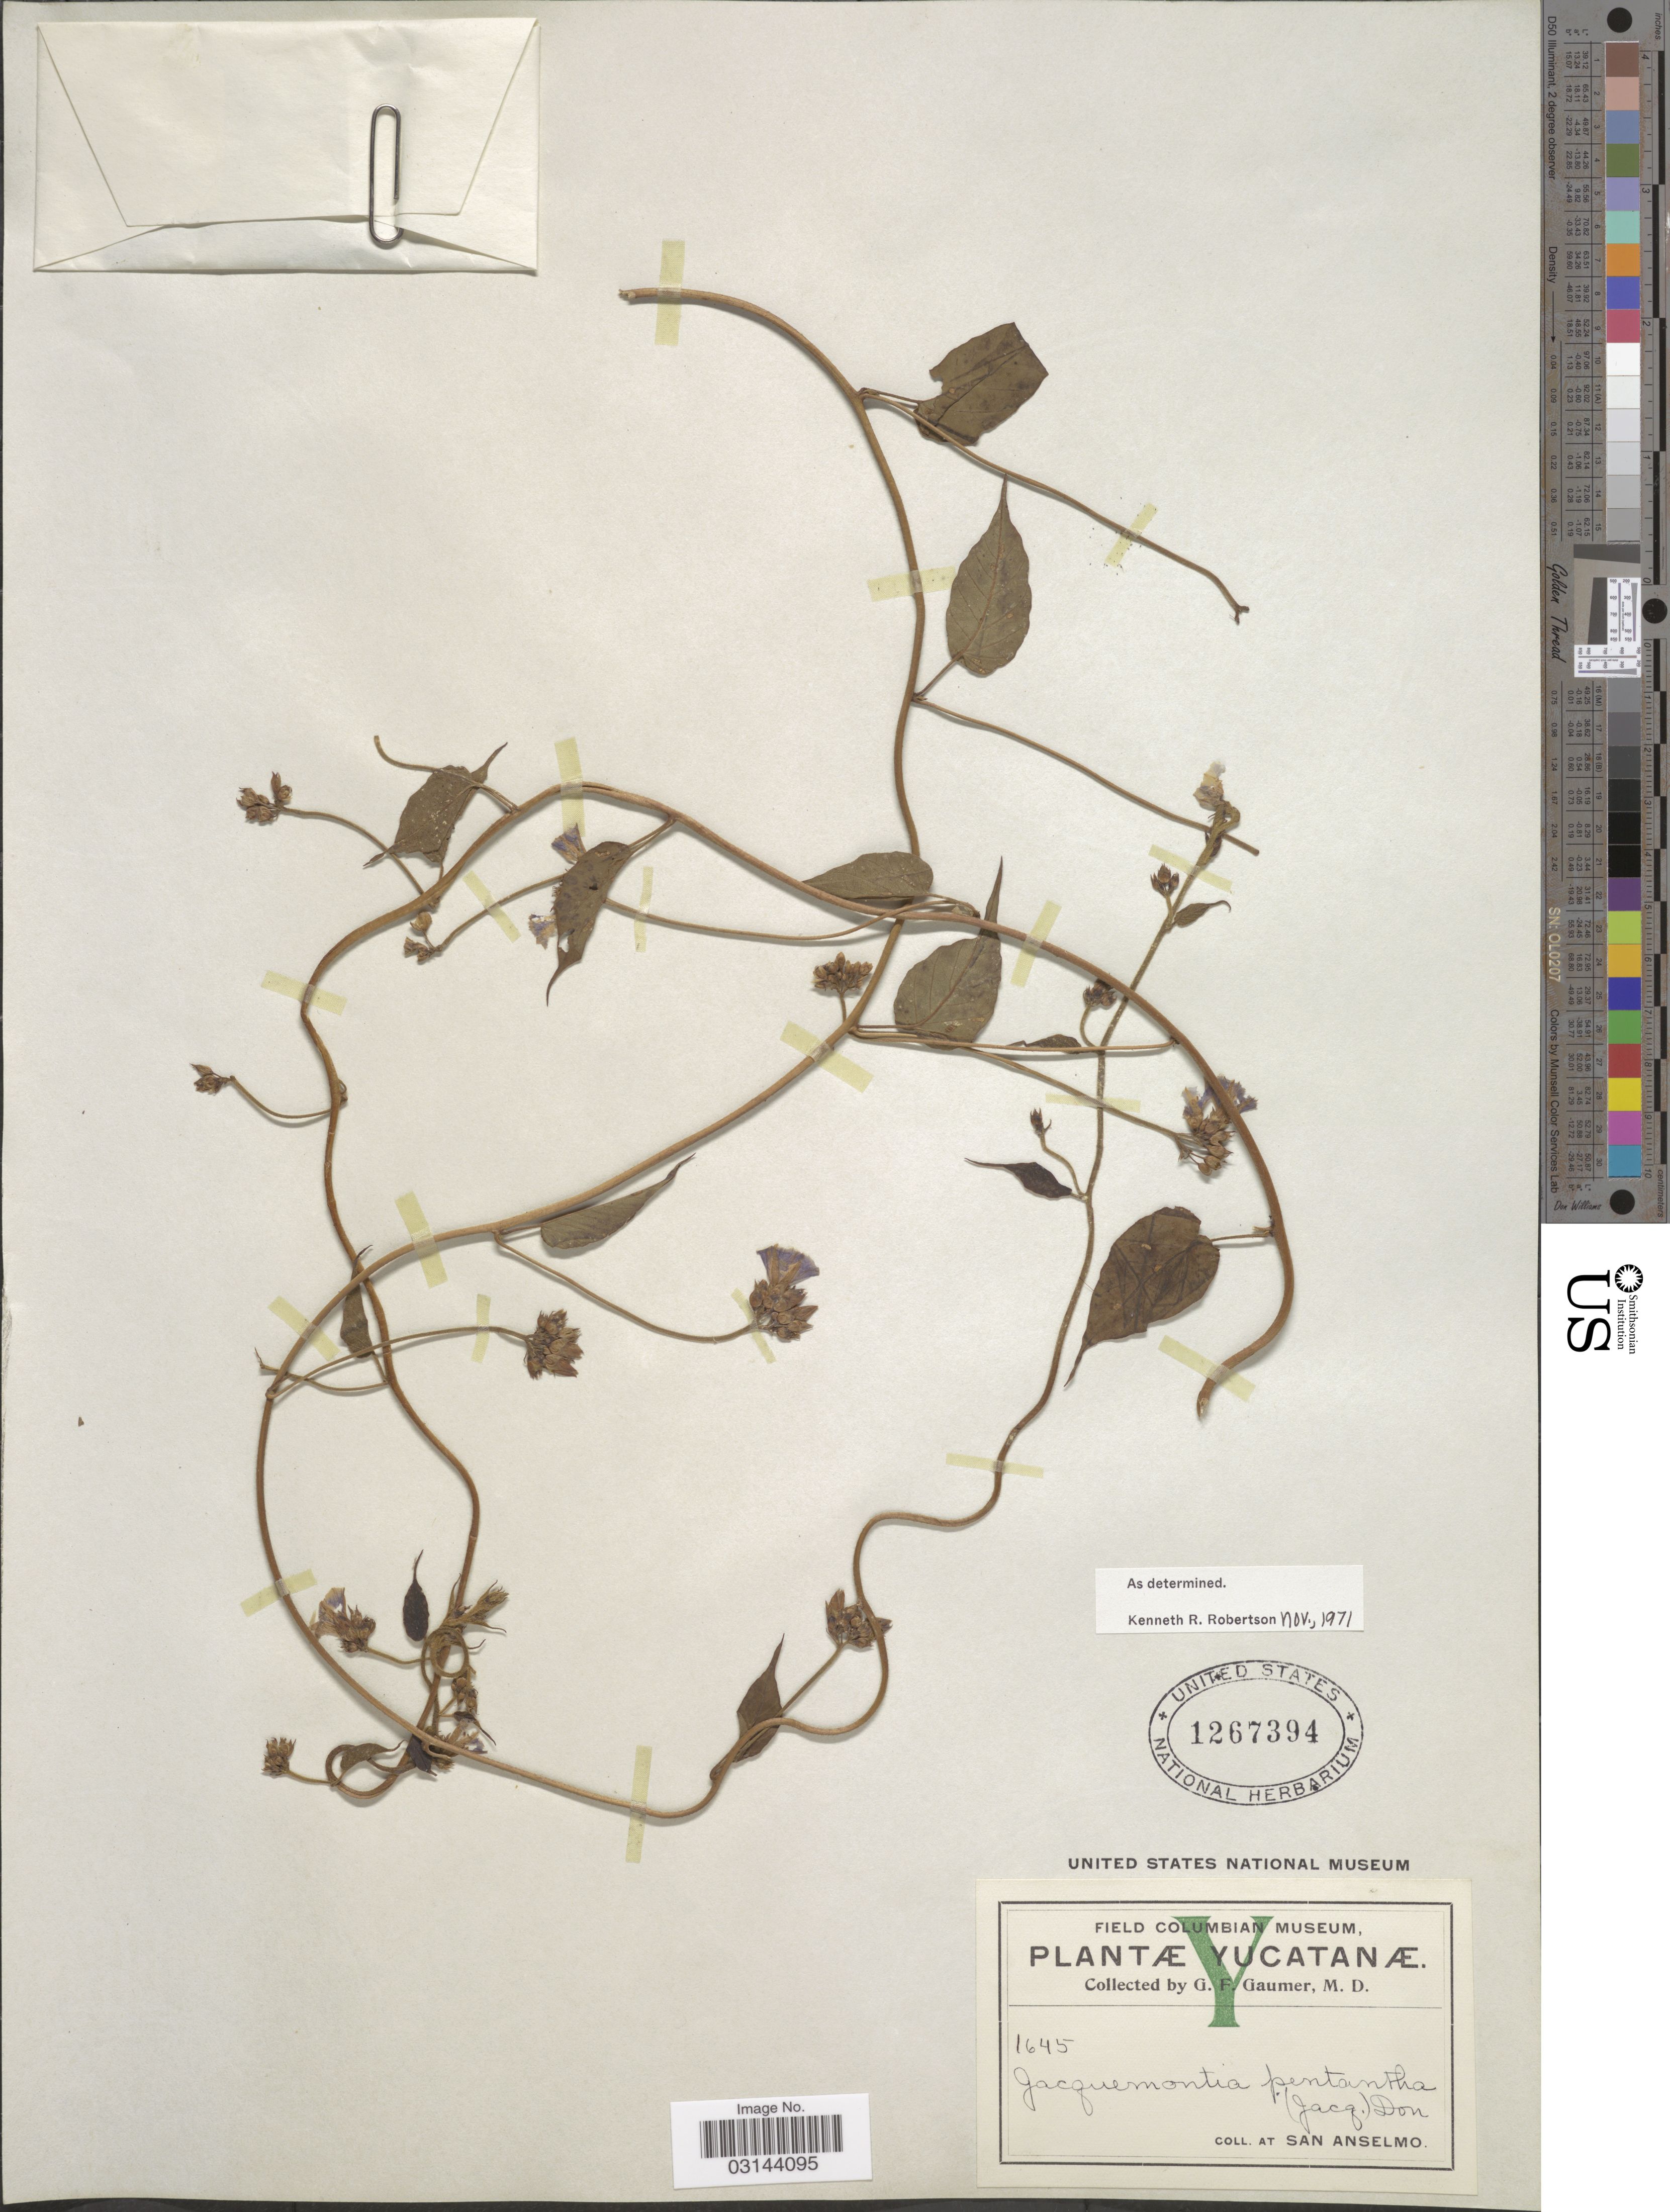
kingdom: Plantae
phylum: Tracheophyta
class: Magnoliopsida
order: Solanales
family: Convolvulaceae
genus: Jacquemontia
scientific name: Jacquemontia pentanthos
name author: (Jacq.) G. Don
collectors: G. F. Gaumer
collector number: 1645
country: Mexico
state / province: Yucatán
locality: Yucatanæ, At San Anselmo.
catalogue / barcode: US 1267394